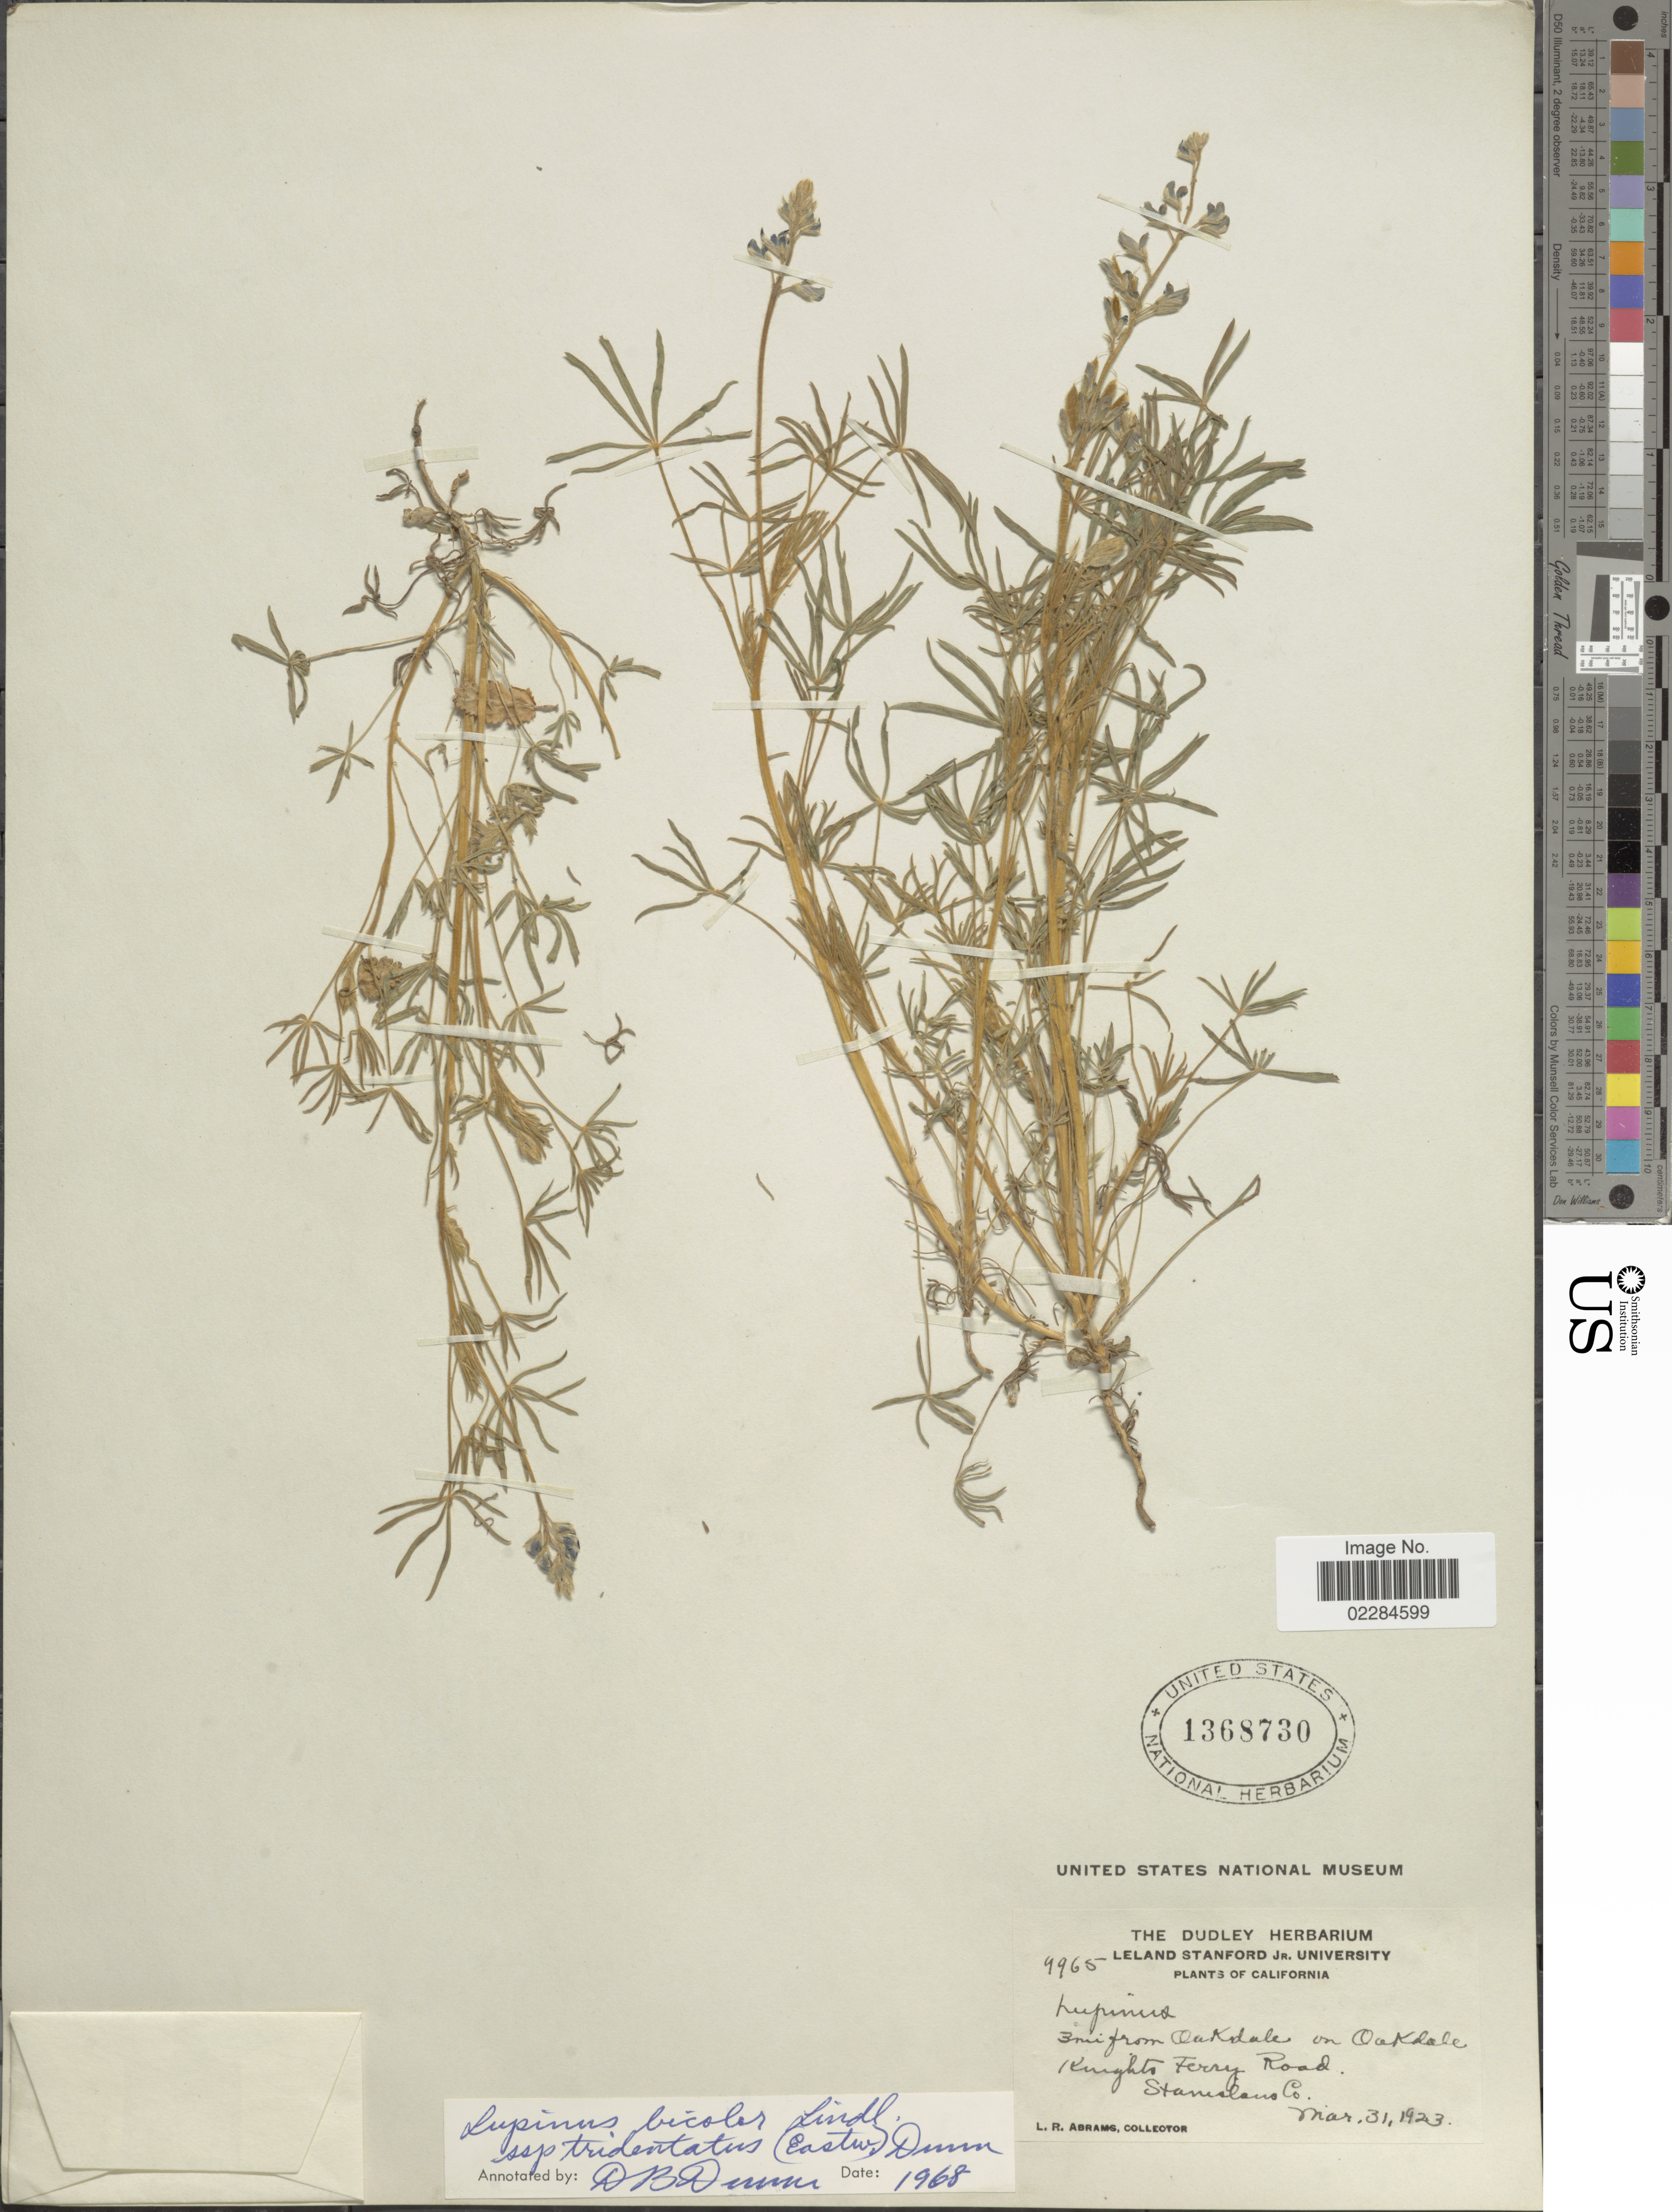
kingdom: Plantae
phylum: Tracheophyta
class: Magnoliopsida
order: Fabales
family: Fabaceae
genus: Lupinus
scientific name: Lupinus bicolor var. tridentatus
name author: Lindl.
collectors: L. Abrams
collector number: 9965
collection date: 1923-03-31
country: United States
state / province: California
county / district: Stanislaus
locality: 3 mi from Oakdale on Oakdale Knights Ferry Road, Stanislaus County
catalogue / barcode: US 1368730